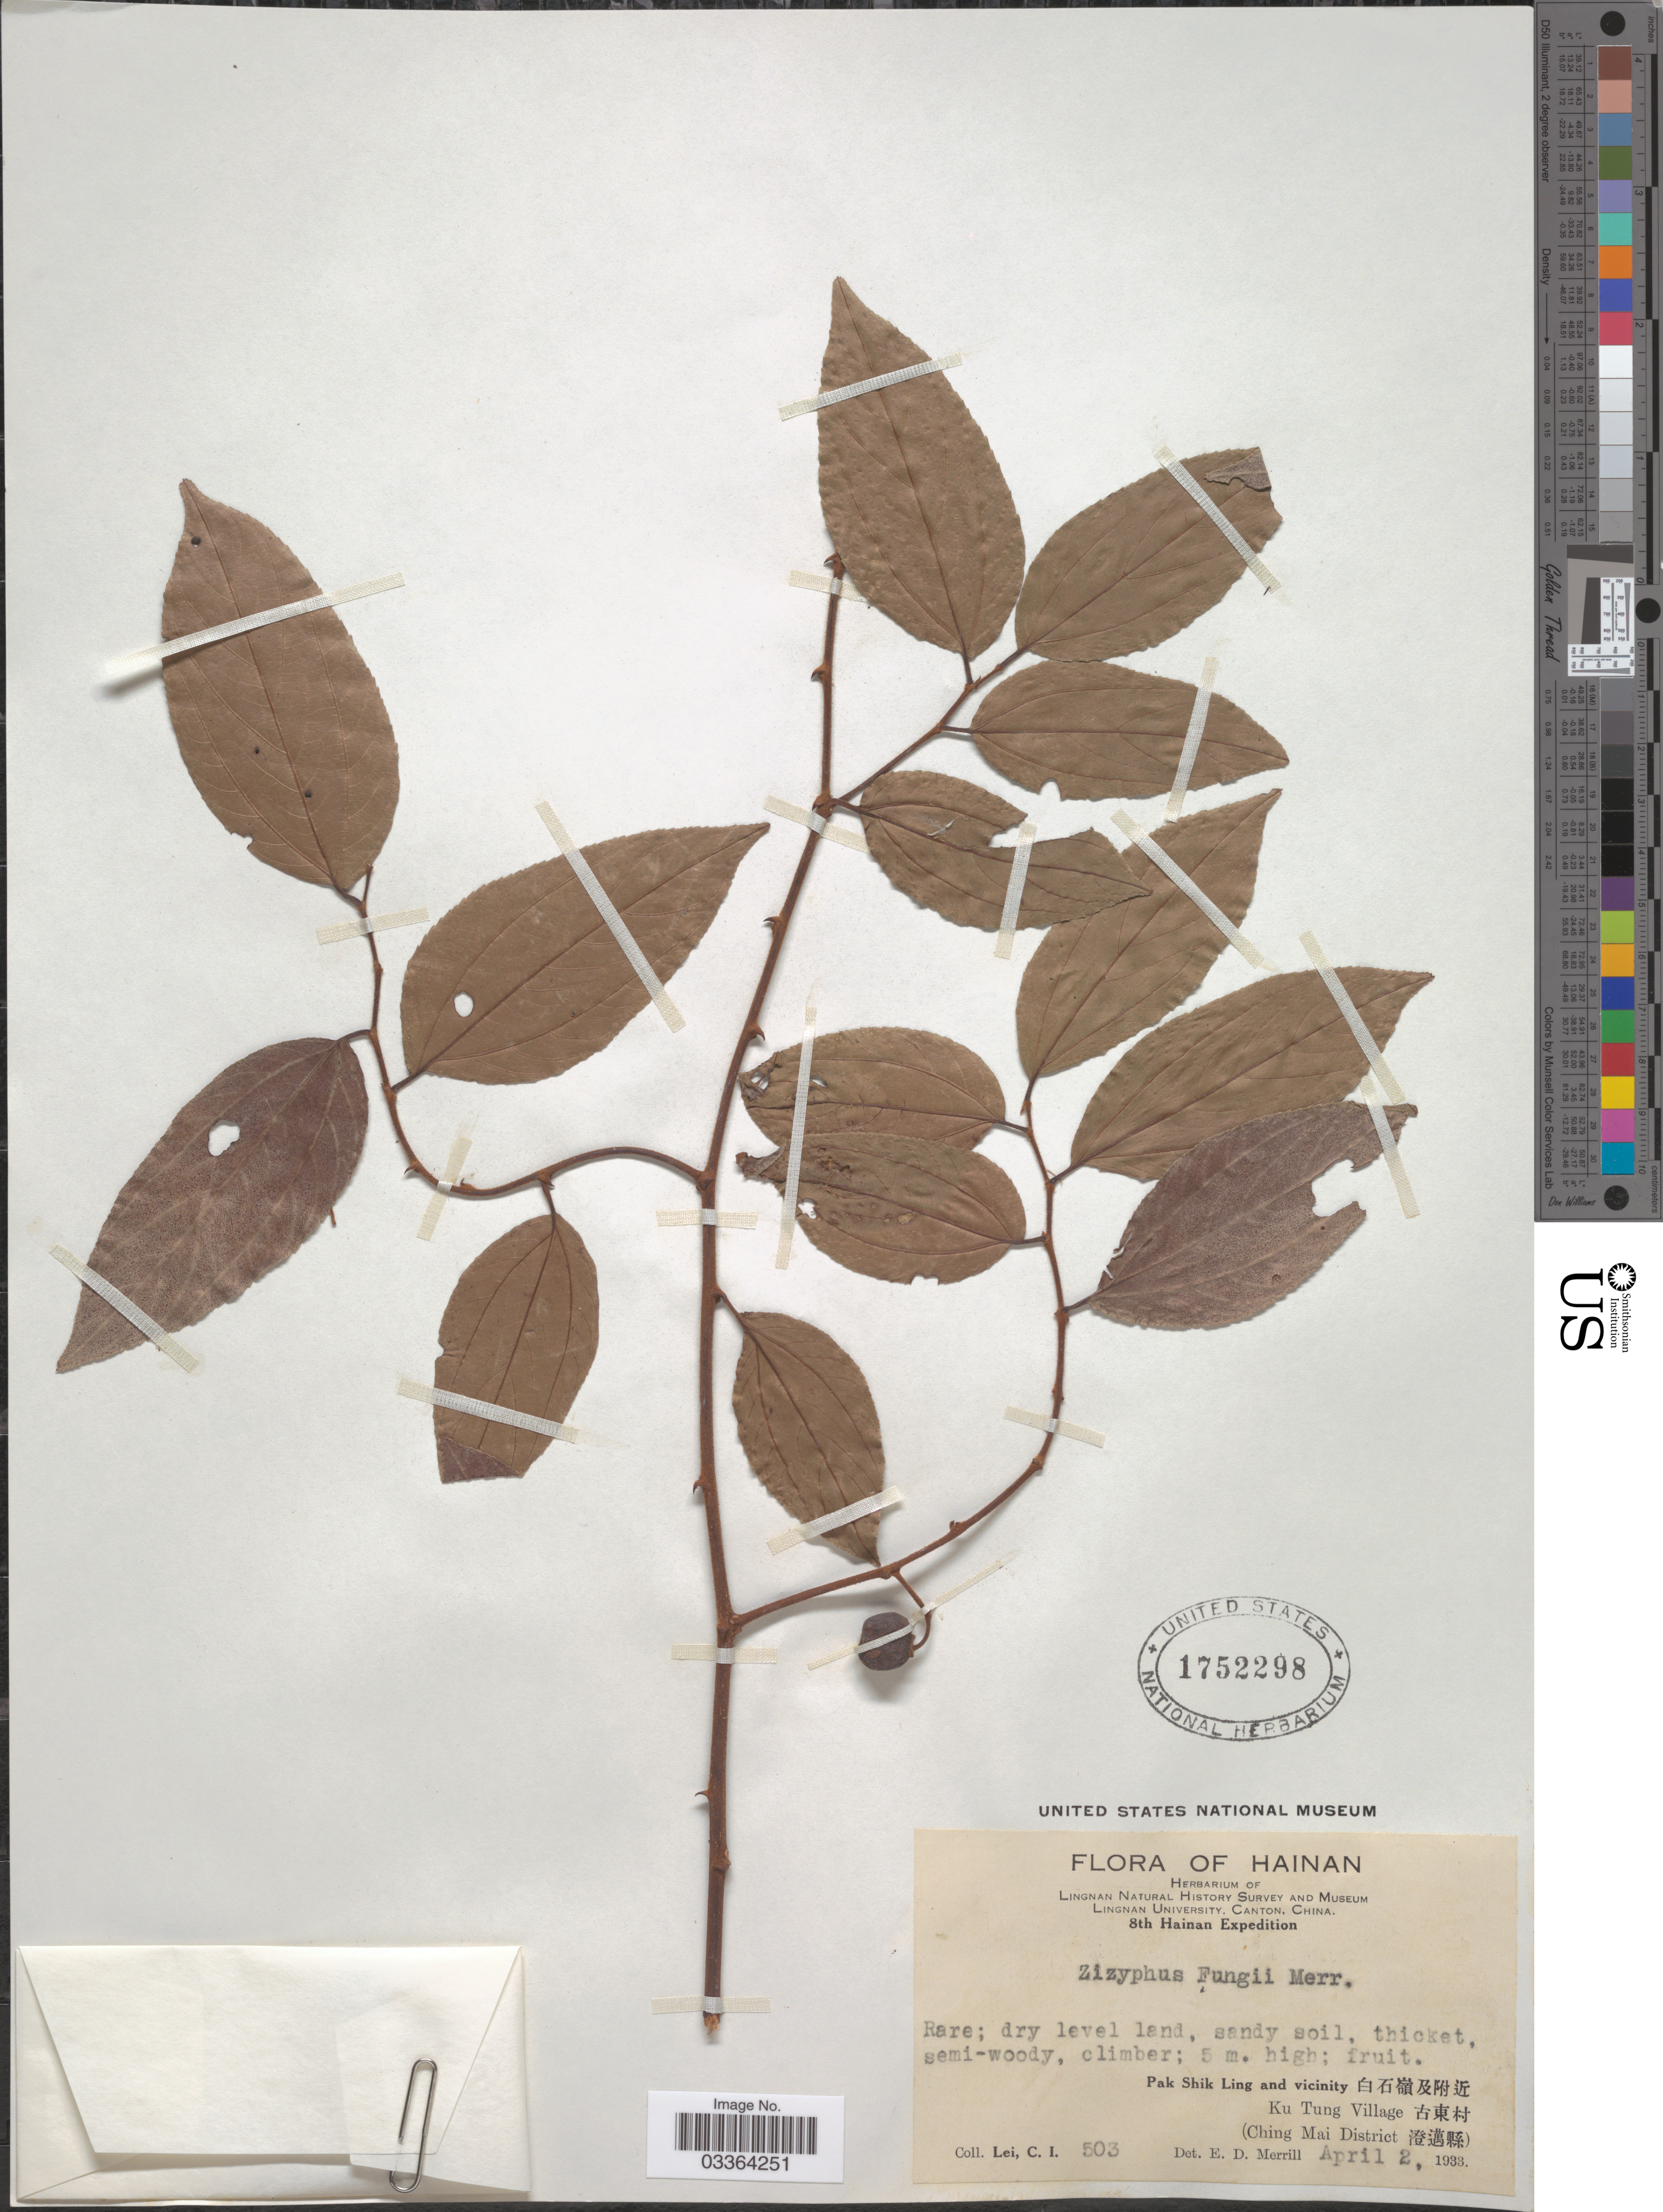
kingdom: Plantae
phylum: Tracheophyta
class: Magnoliopsida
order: Rosales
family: Rhamnaceae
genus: Ziziphus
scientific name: Ziziphus fungii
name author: Merr.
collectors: C. I. Lei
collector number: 503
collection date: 1933-04-02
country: China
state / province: Hainan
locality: PakShikLing and Vicinity, Ku Tung Village (Ching Mai District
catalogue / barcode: US 1752298